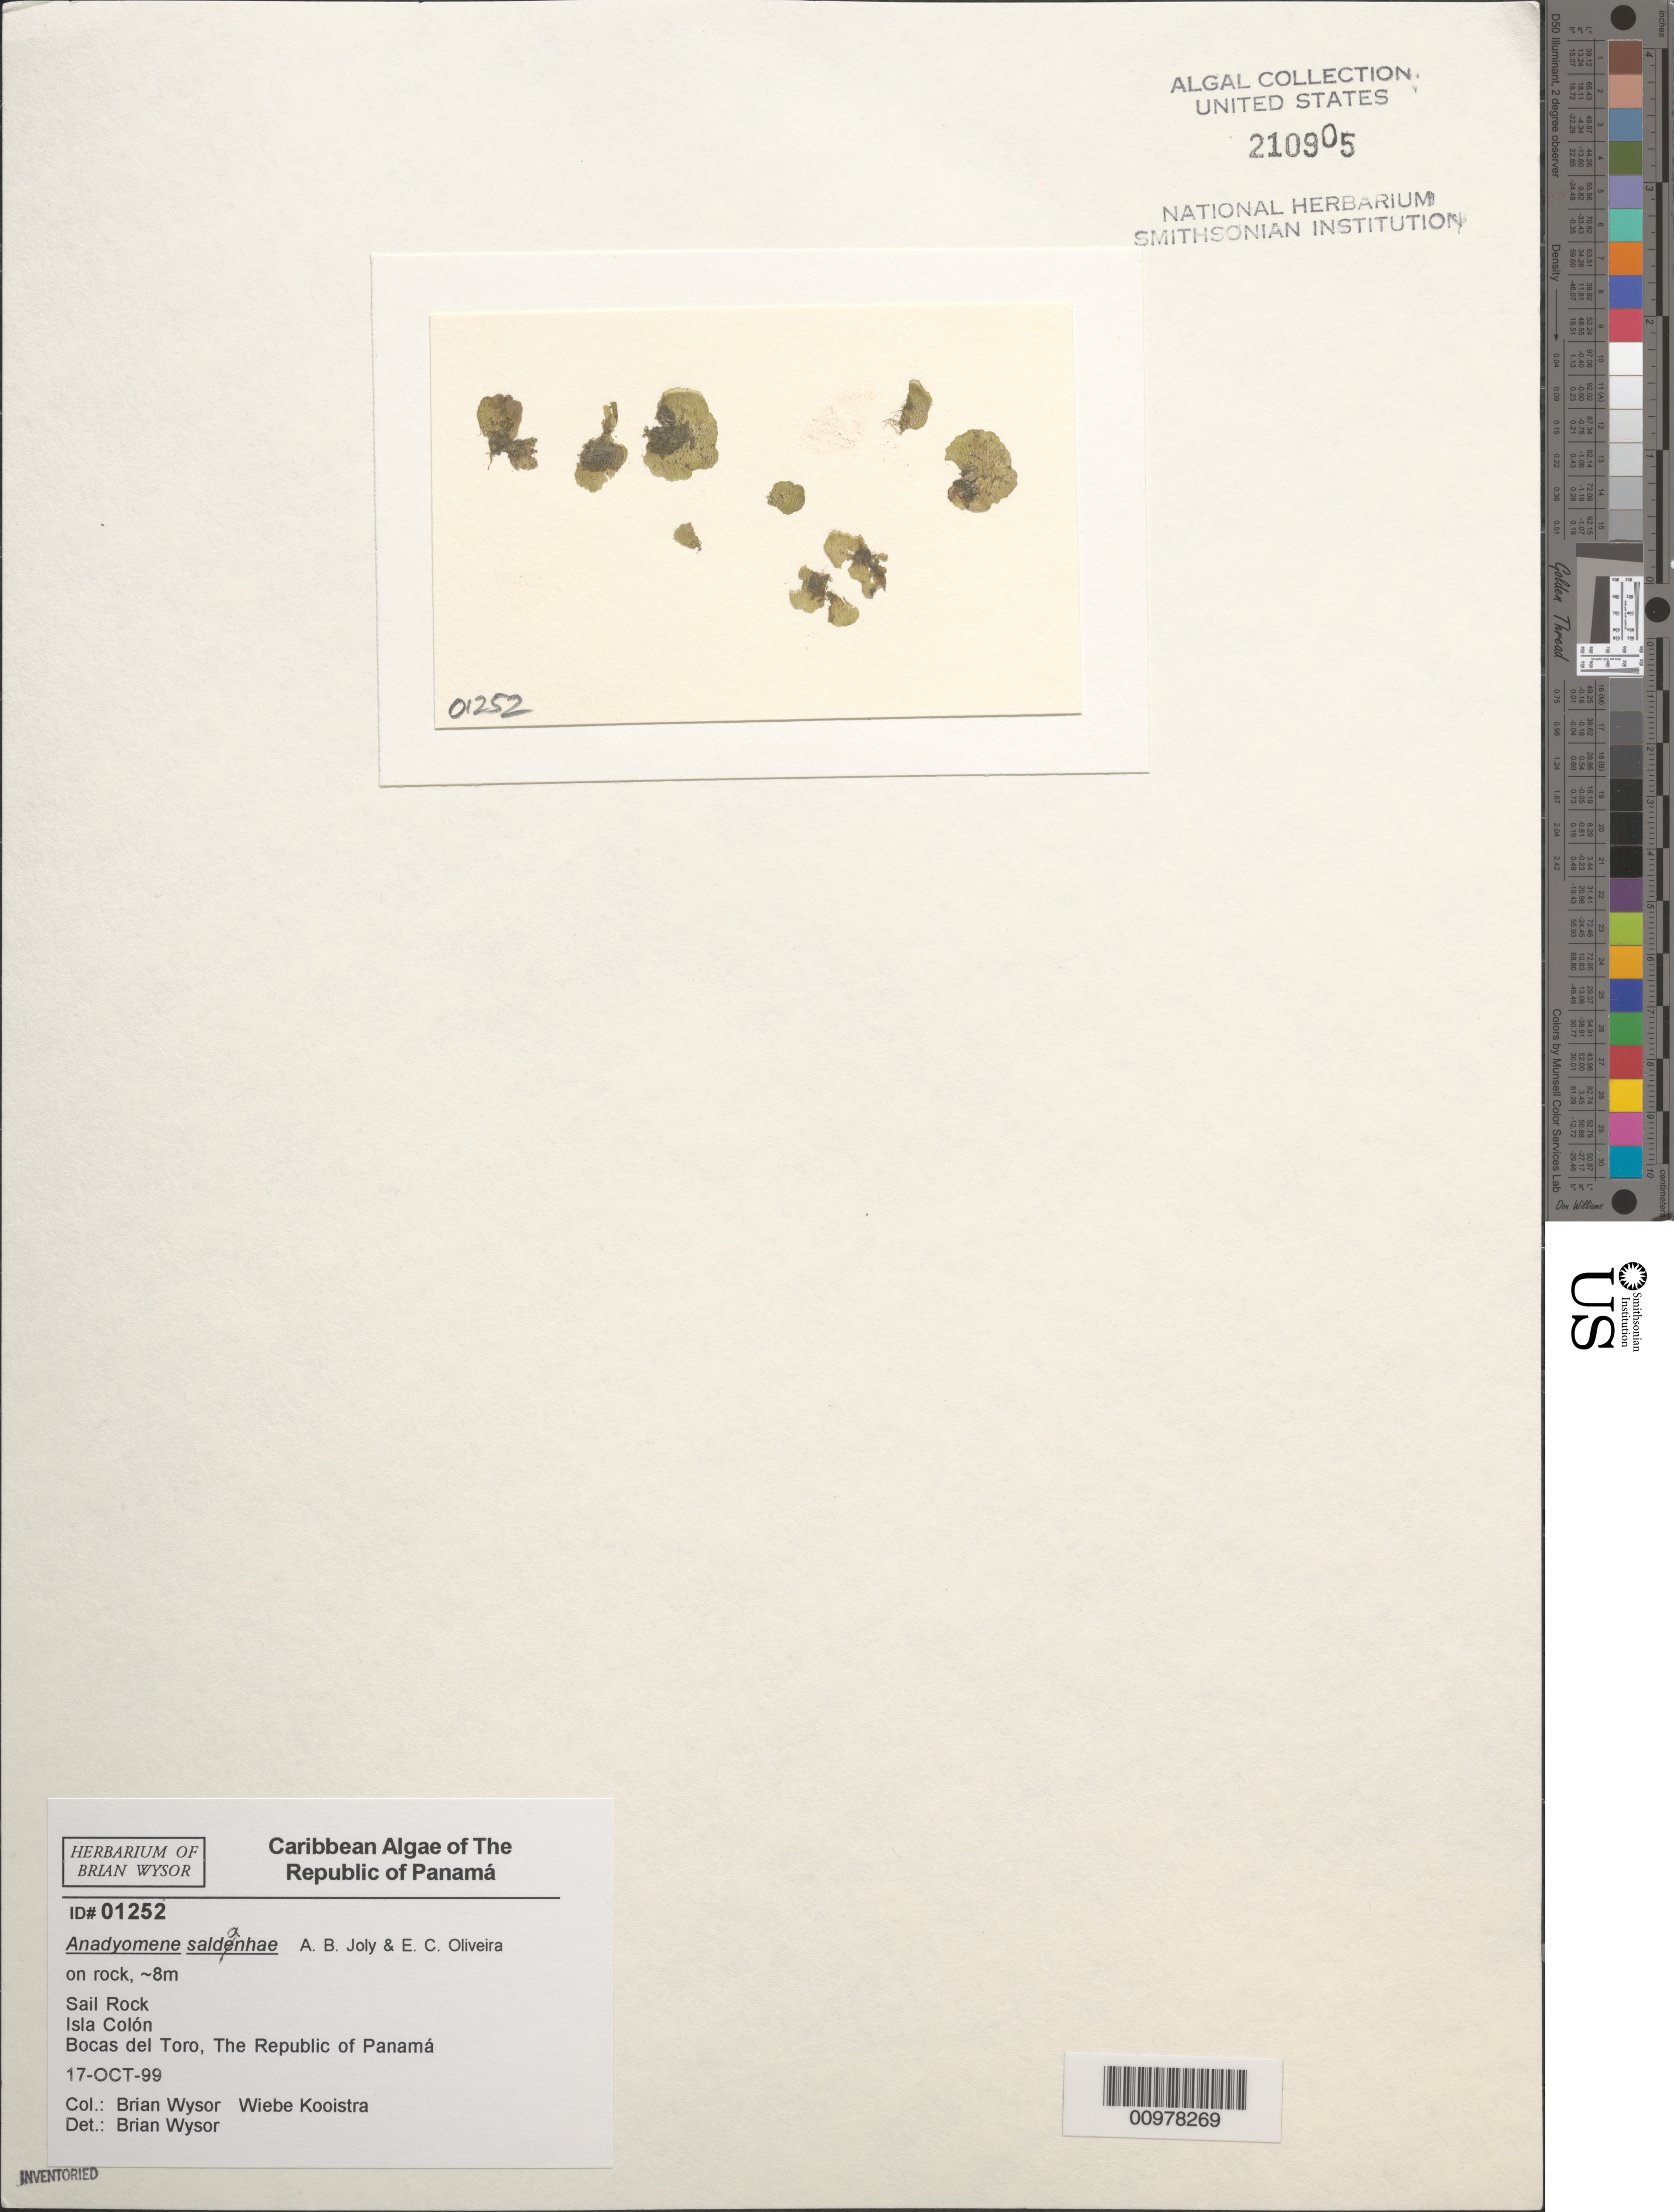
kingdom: Plantae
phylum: Chlorophyta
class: Ulvophyceae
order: Cladophorales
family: Anadyomenaceae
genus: Anadyomene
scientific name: Anadyomene saldanhae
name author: A.B. Joly & E.C. Oliveira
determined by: Wysor, B.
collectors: B. Wysor & W. Kooistra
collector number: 01252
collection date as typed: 17 Oct 1999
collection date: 1999-10-17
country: Panama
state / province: Bocas del Toro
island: Colón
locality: Sail Rock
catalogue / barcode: US 210905